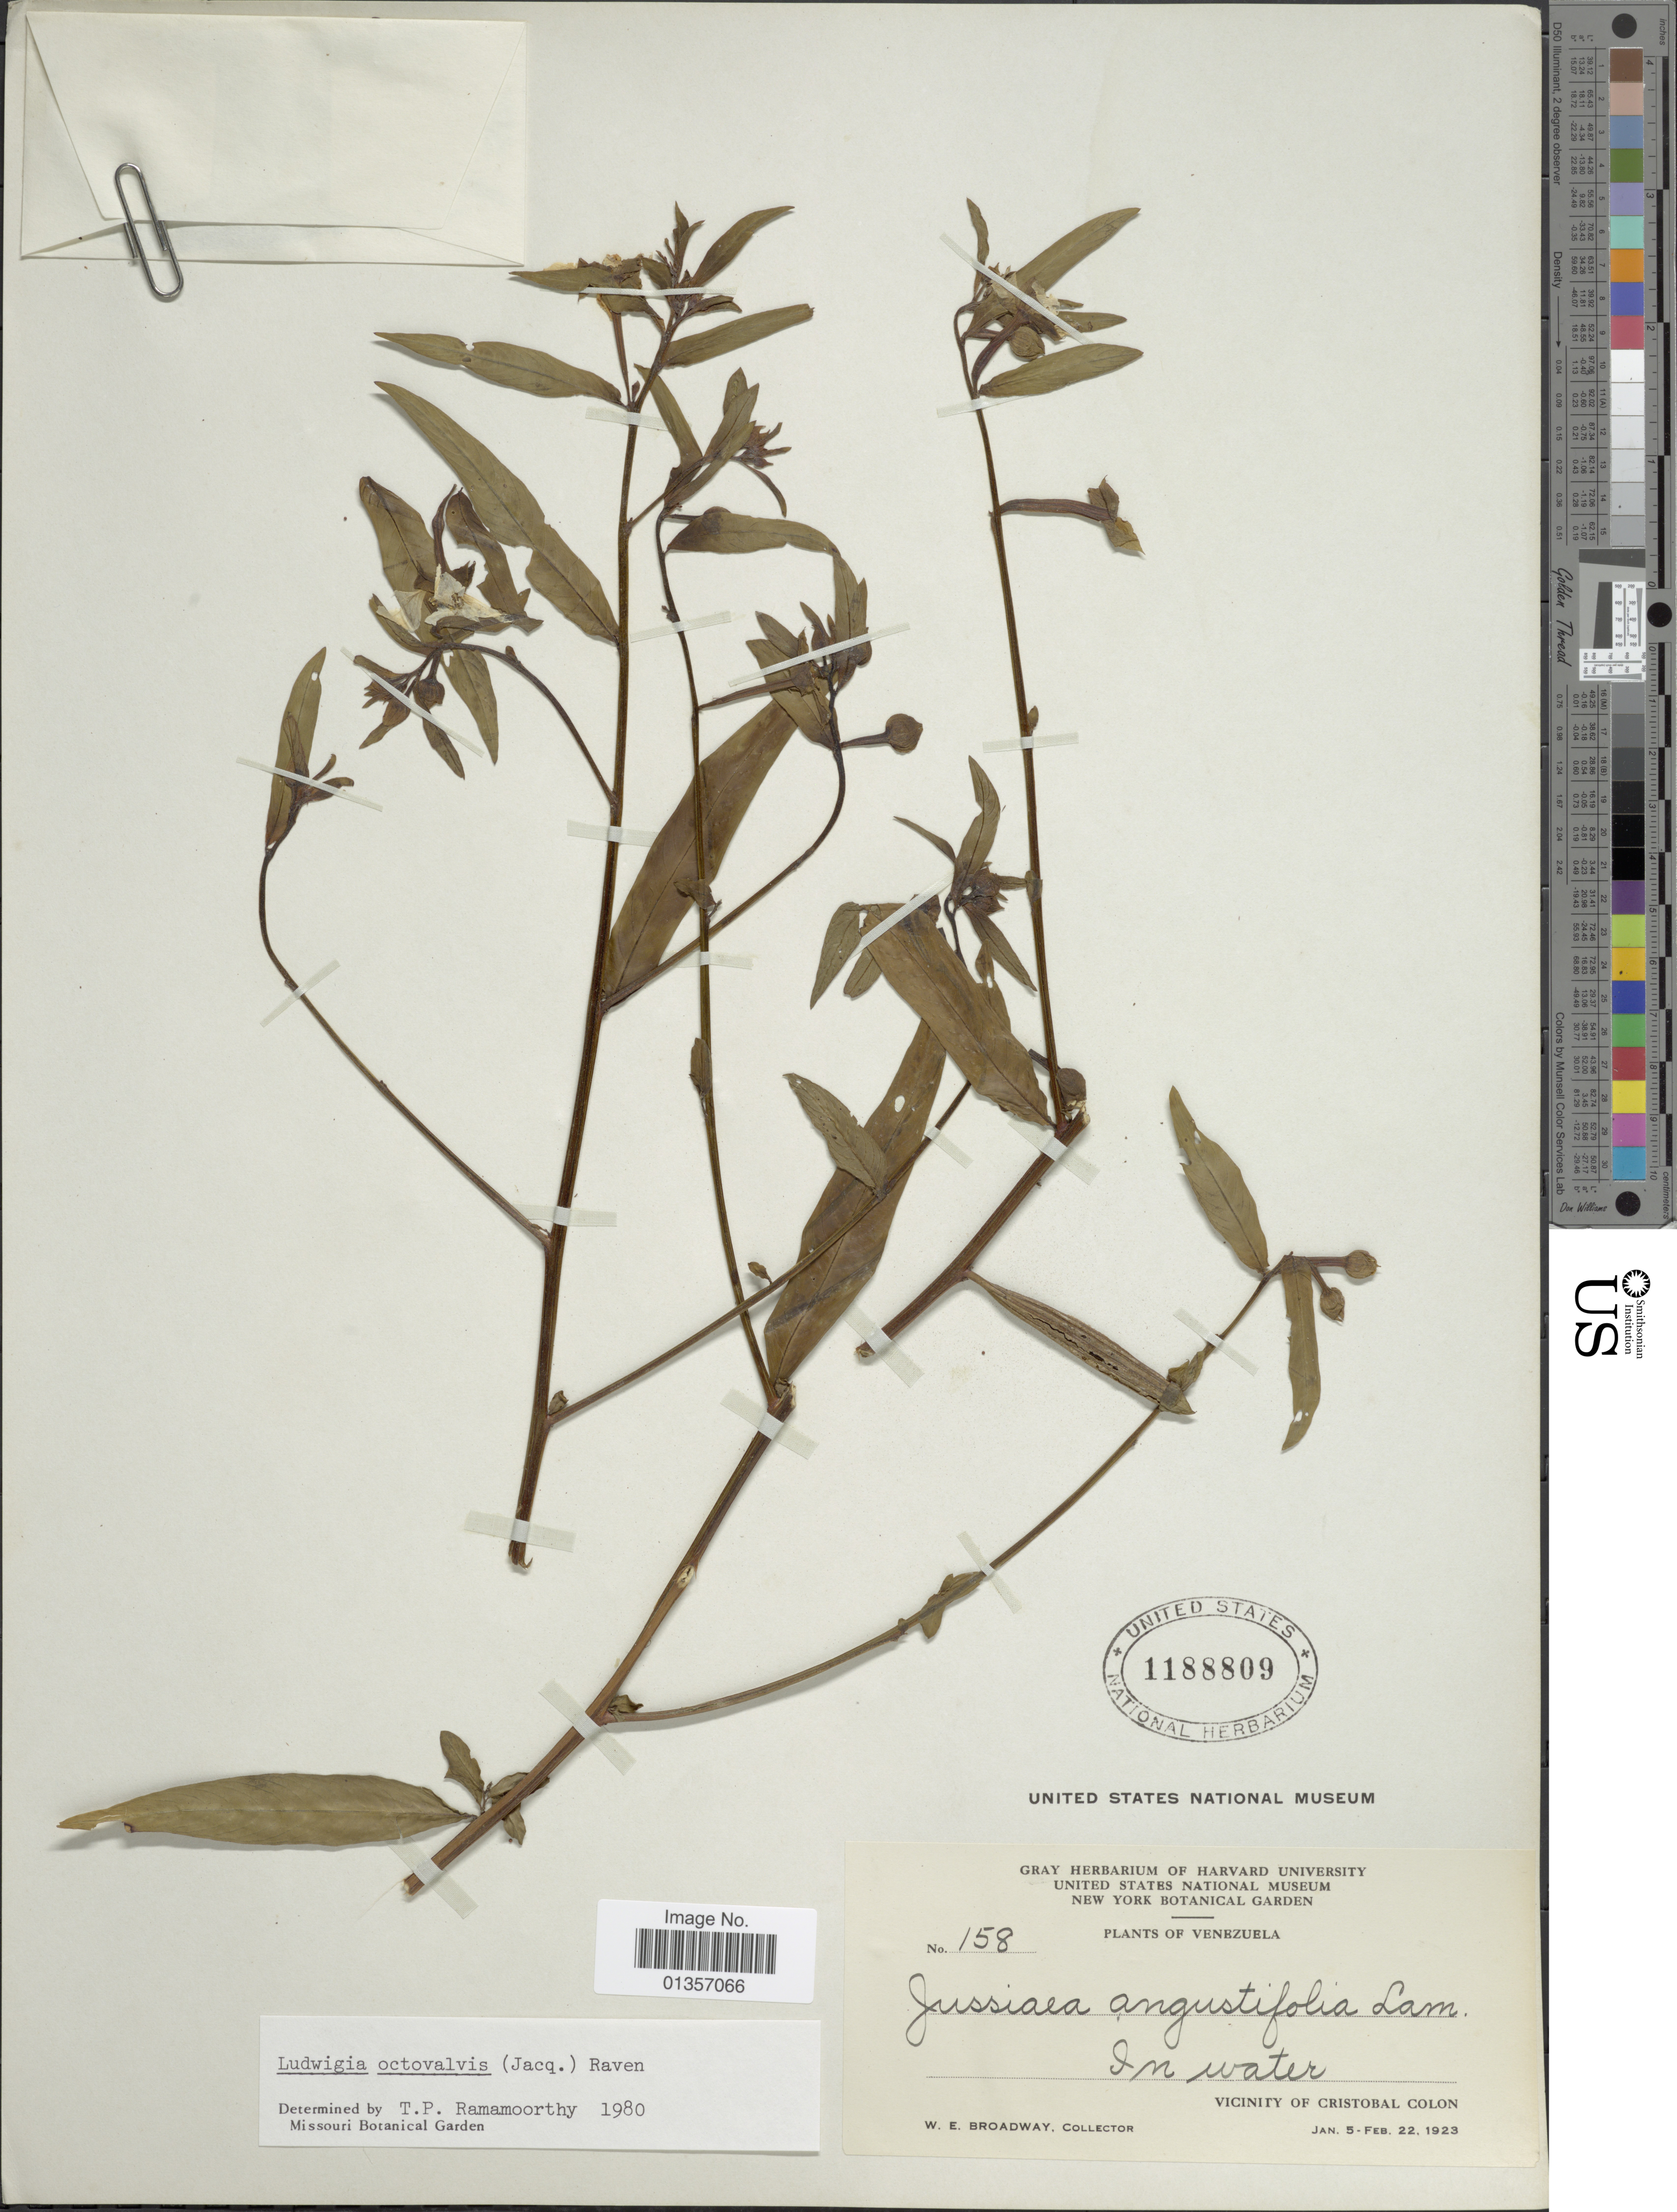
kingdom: Plantae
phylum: Tracheophyta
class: Magnoliopsida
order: Myrtales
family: Onagraceae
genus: Ludwigia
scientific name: Ludwigia octovalvis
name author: (Jacq.) P.H. Raven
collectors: W. E. Broadway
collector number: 158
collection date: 1923-01-05/1923-02-22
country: Venezuela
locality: In water, vicinity of Cristobal Colon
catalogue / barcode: US 1188809